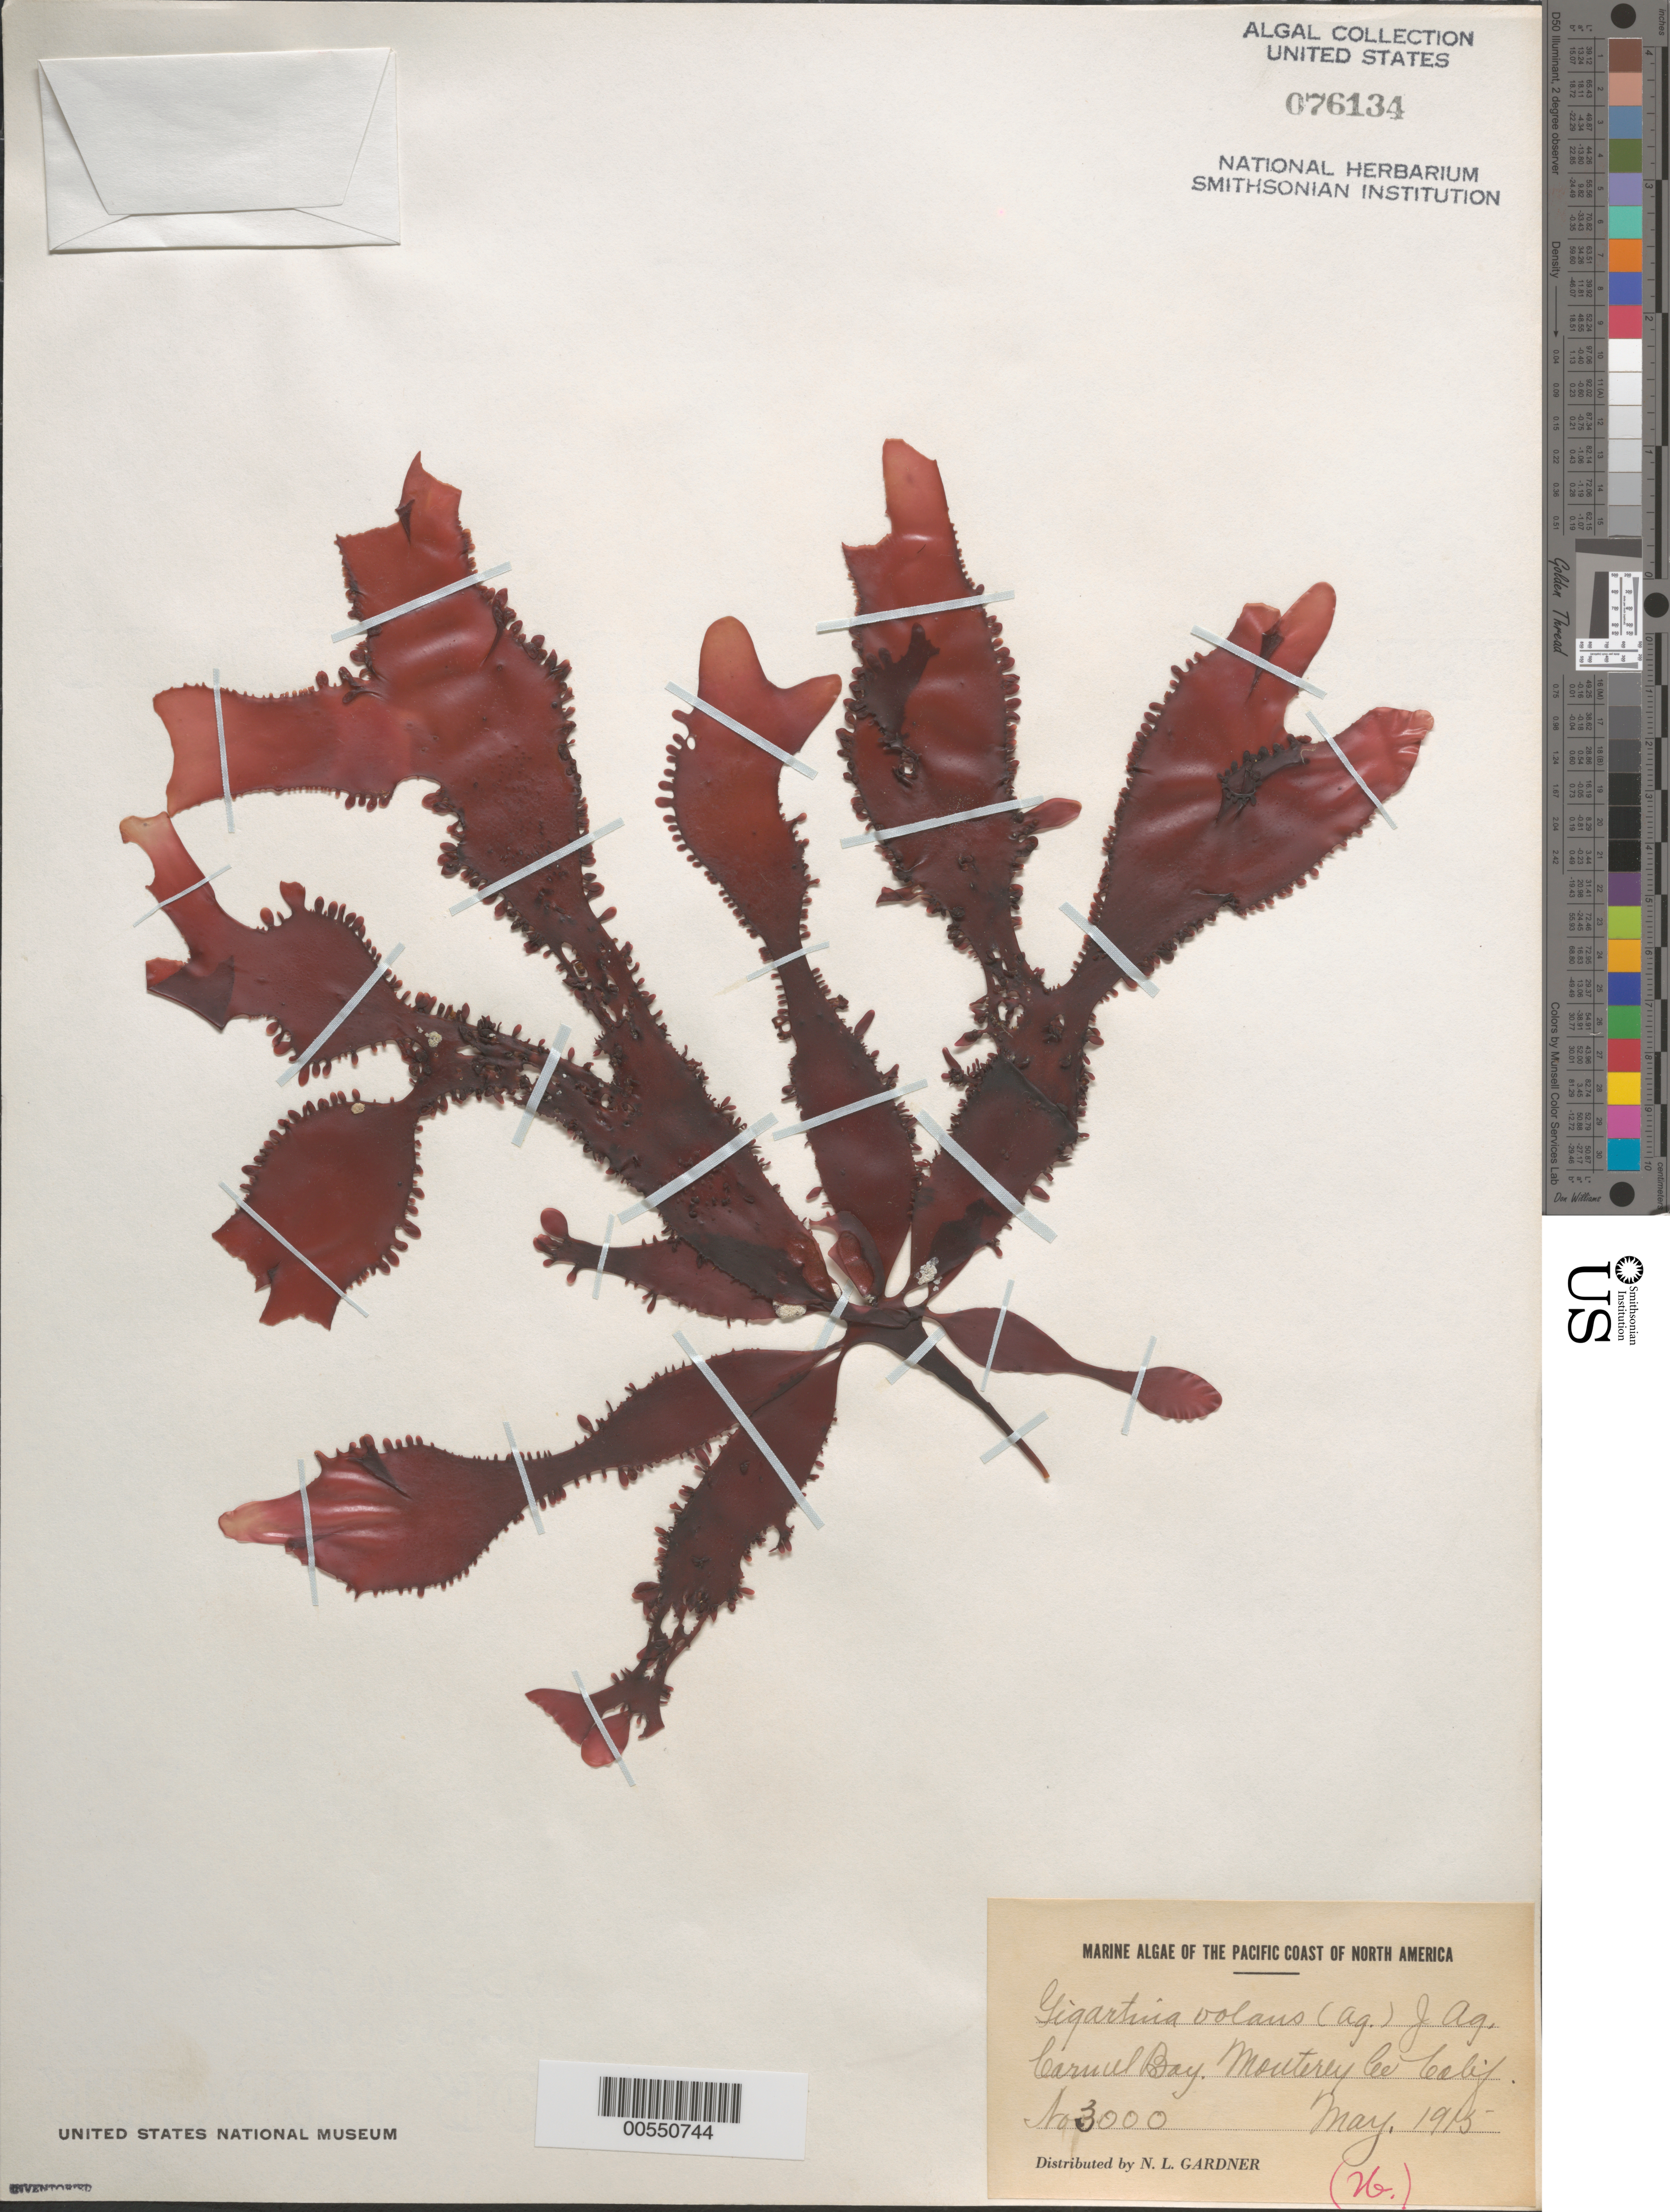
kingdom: Plantae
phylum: Rhodophyta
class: Florideophyceae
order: Gigartinales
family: Gigartinaceae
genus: Mazzaella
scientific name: Mazzaella volans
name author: (C. Agardh) Fredericq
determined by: Algae name updating Project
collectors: N. Gardner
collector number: NLG 3000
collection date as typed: May 1915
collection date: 1915-05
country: United States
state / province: California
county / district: Monterey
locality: Carmel Bay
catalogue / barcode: US 76134